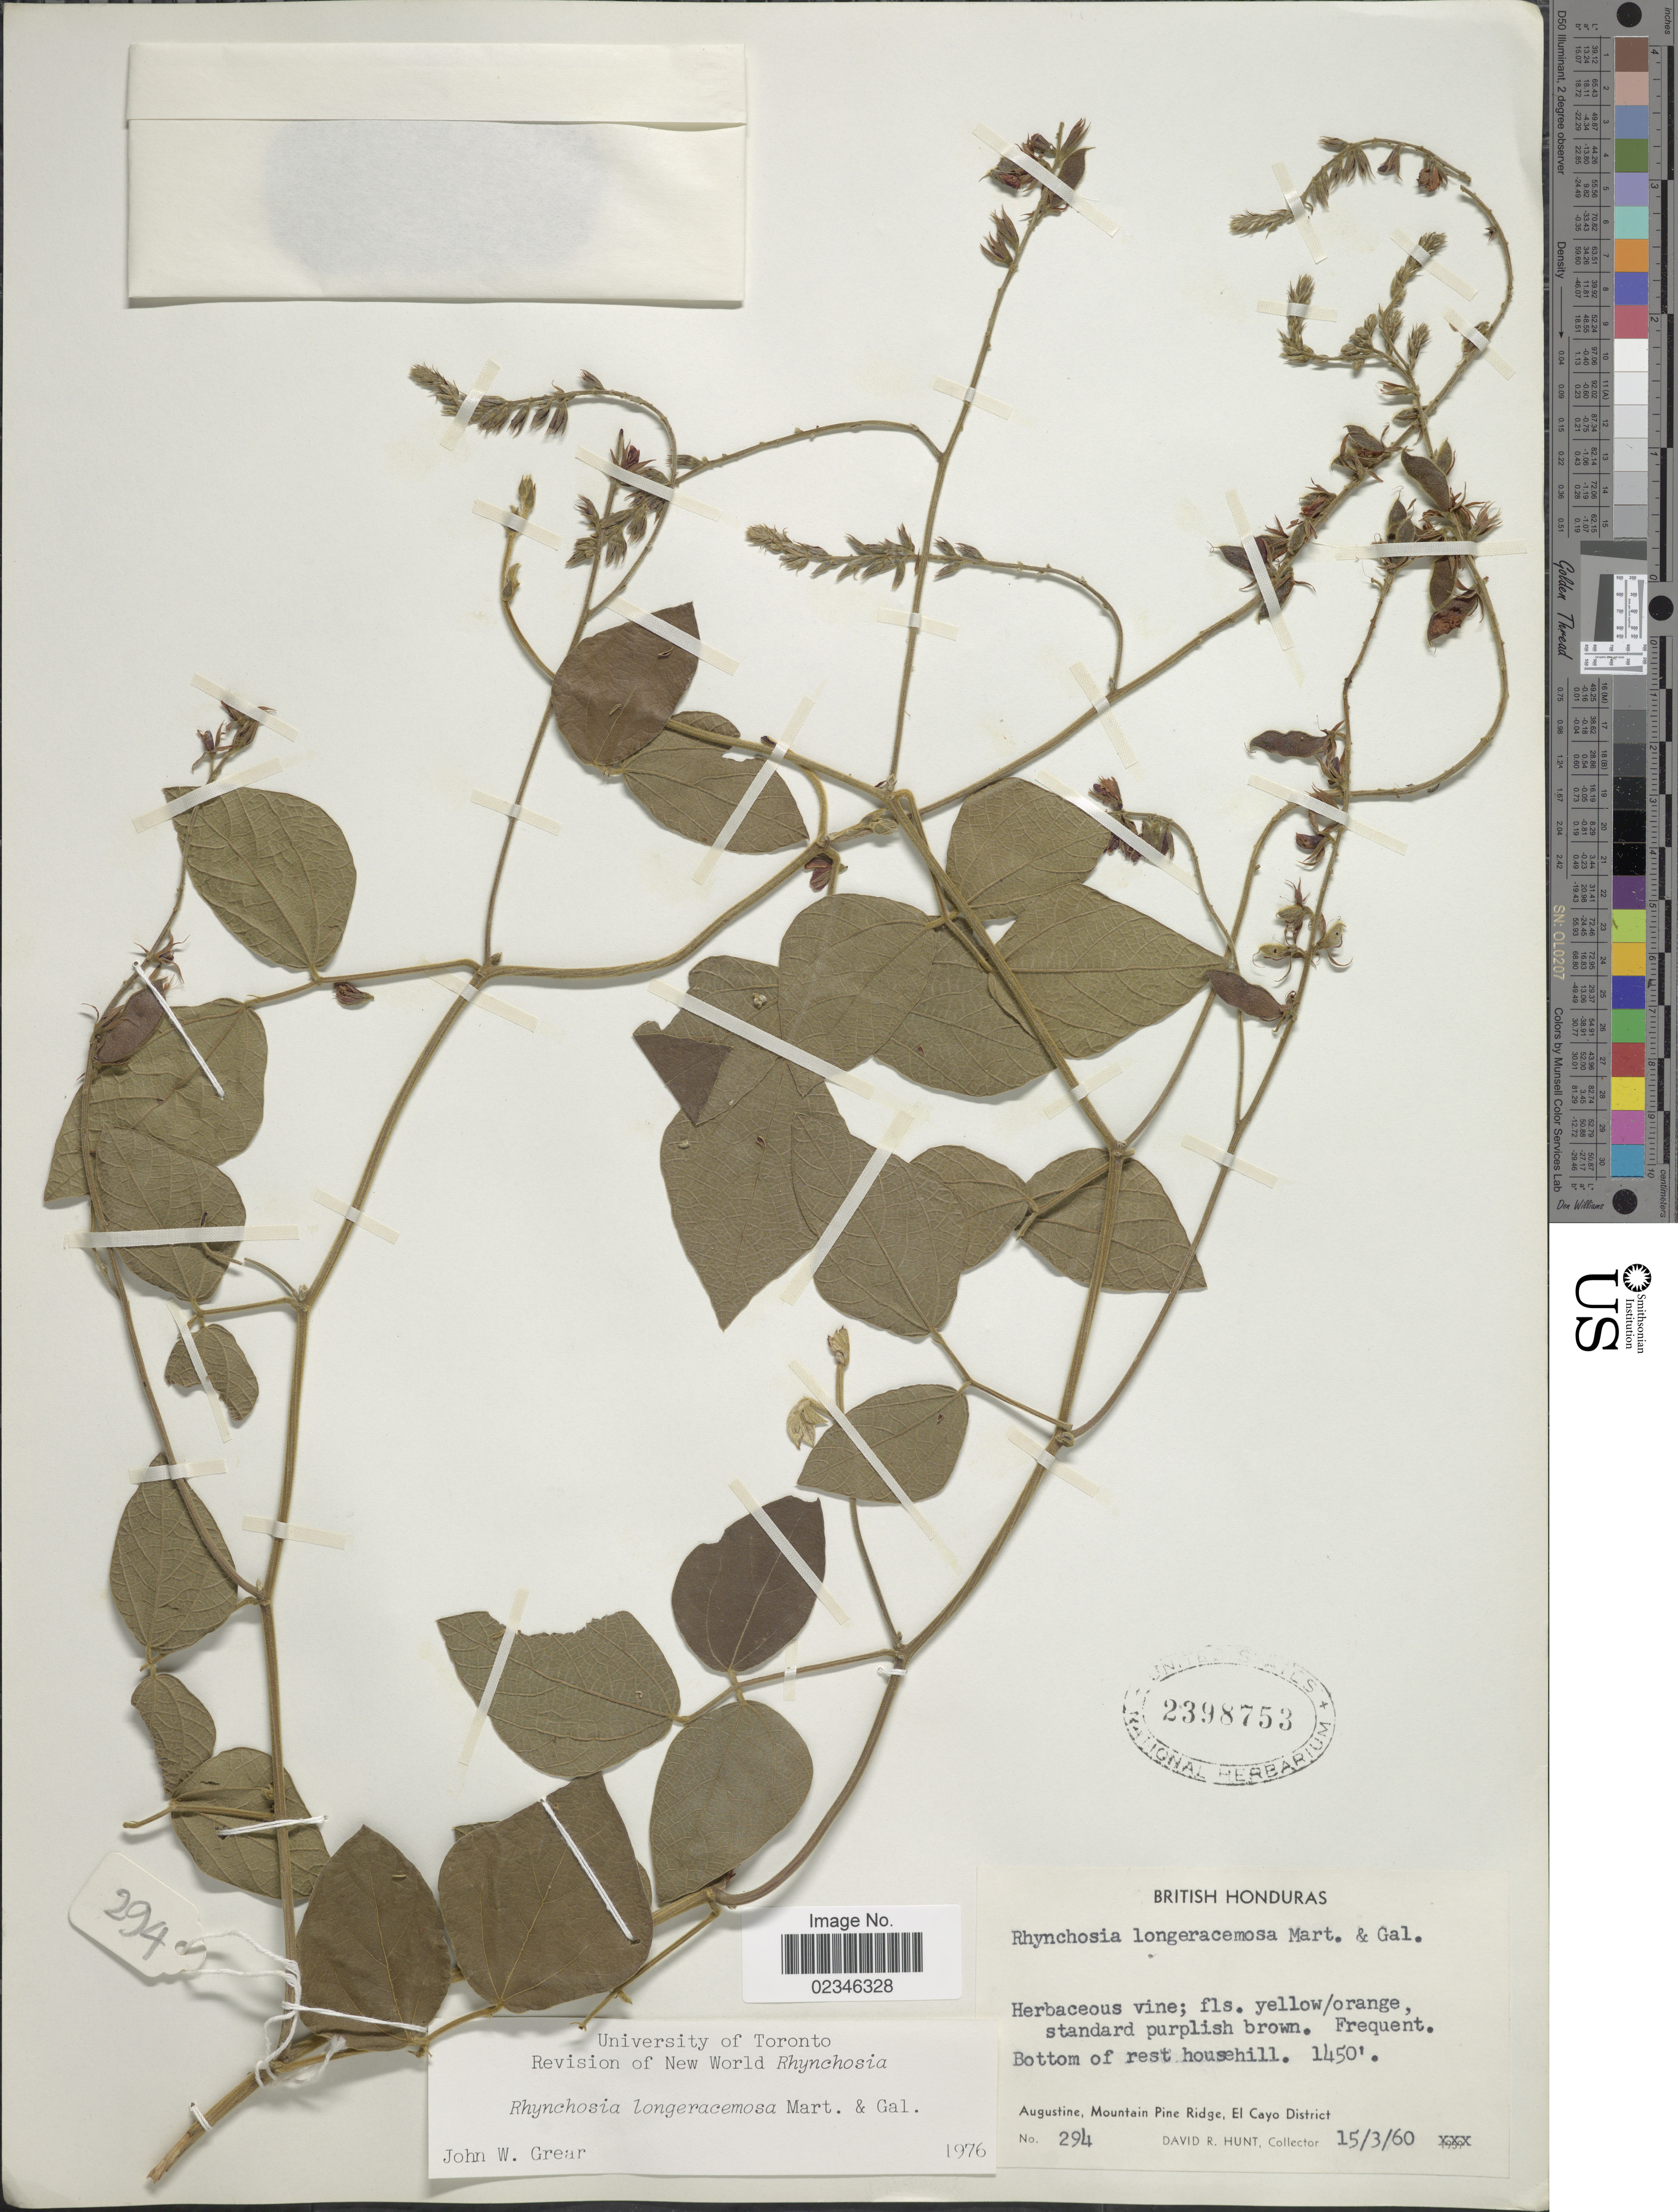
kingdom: Plantae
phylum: Tracheophyta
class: Magnoliopsida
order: Fabales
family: Fabaceae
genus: Rhynchosia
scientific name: Rhynchosia longeracemosa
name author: M. Martens & Galeotti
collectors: D. R. Hunt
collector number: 294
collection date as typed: Transcribed d/m/y: 15/3/60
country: Belize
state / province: Cayo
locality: British Honduras. Bottom of rest househill. Augustine, Mountain Pine Ridge, El Cayo District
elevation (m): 442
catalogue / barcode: US 2398753